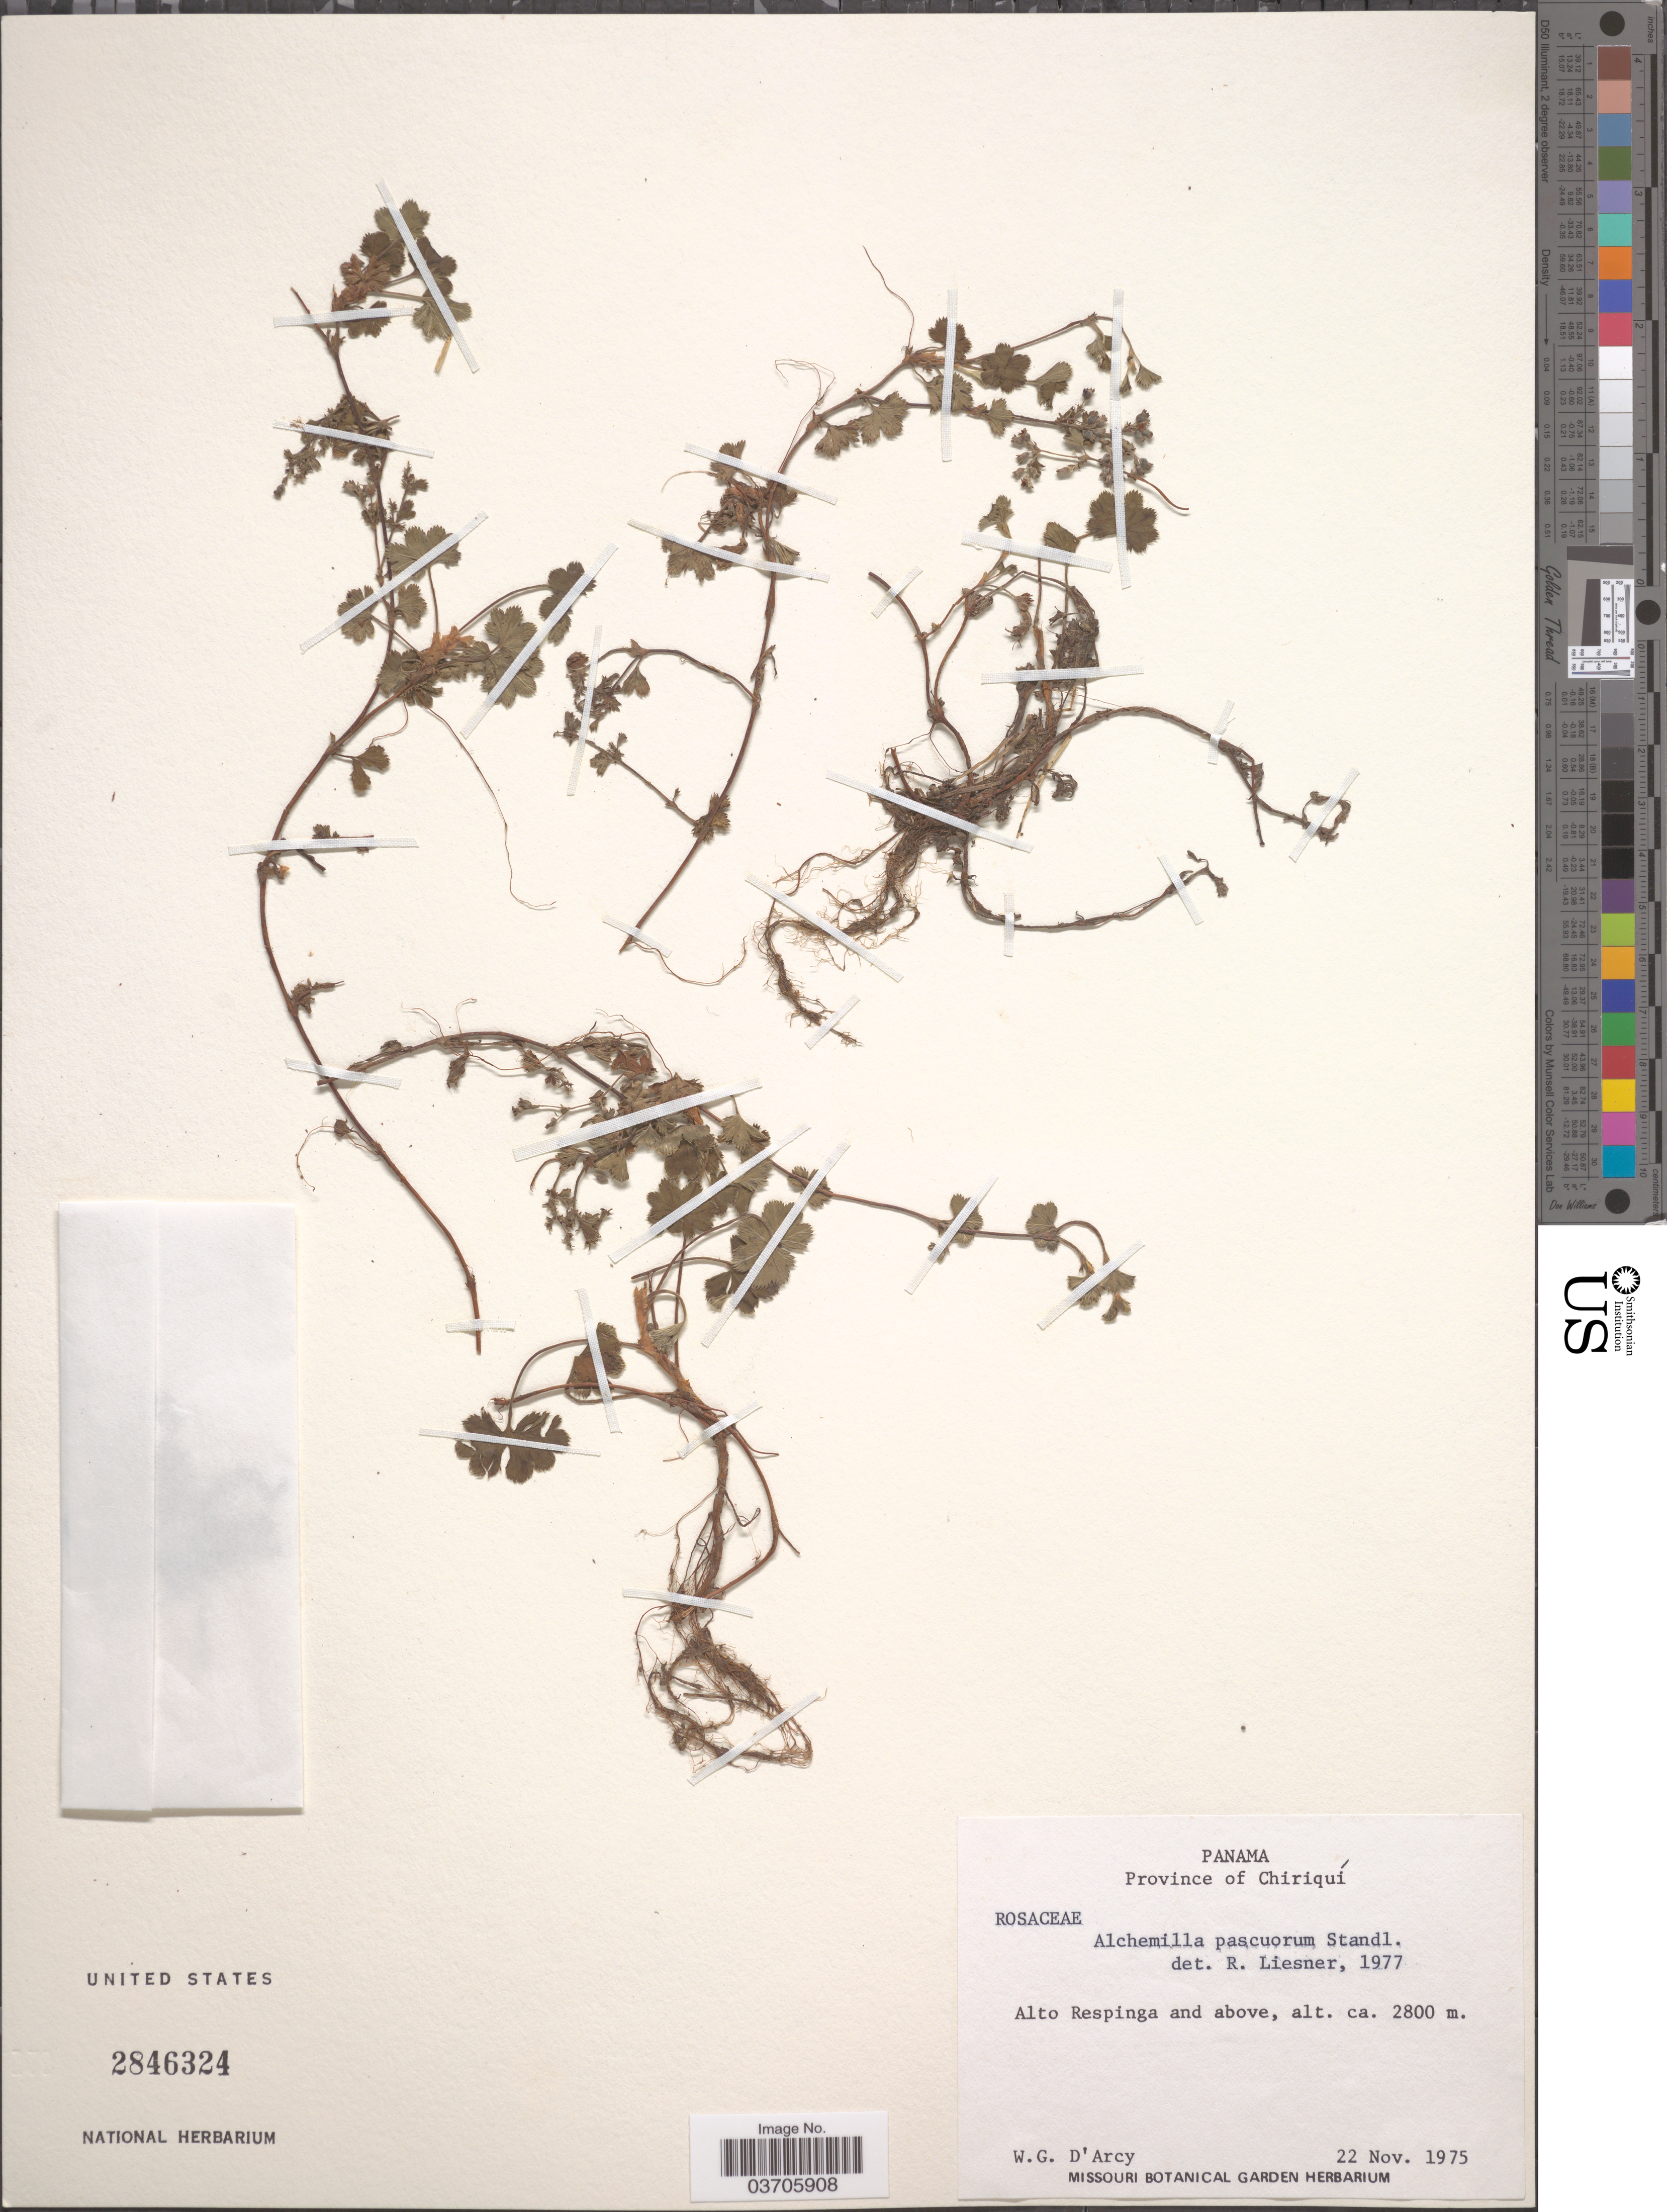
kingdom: Plantae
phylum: Tracheophyta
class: Magnoliopsida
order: Rosales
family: Rosaceae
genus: Lachemilla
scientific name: Lachemilla venusta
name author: (Cham. & Schltdl.) Rydb.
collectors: W. G. D'Arcy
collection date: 1975-11-22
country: Panama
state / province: Chiriqui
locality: Alto Respinga and above.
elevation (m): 2800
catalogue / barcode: US 2846324